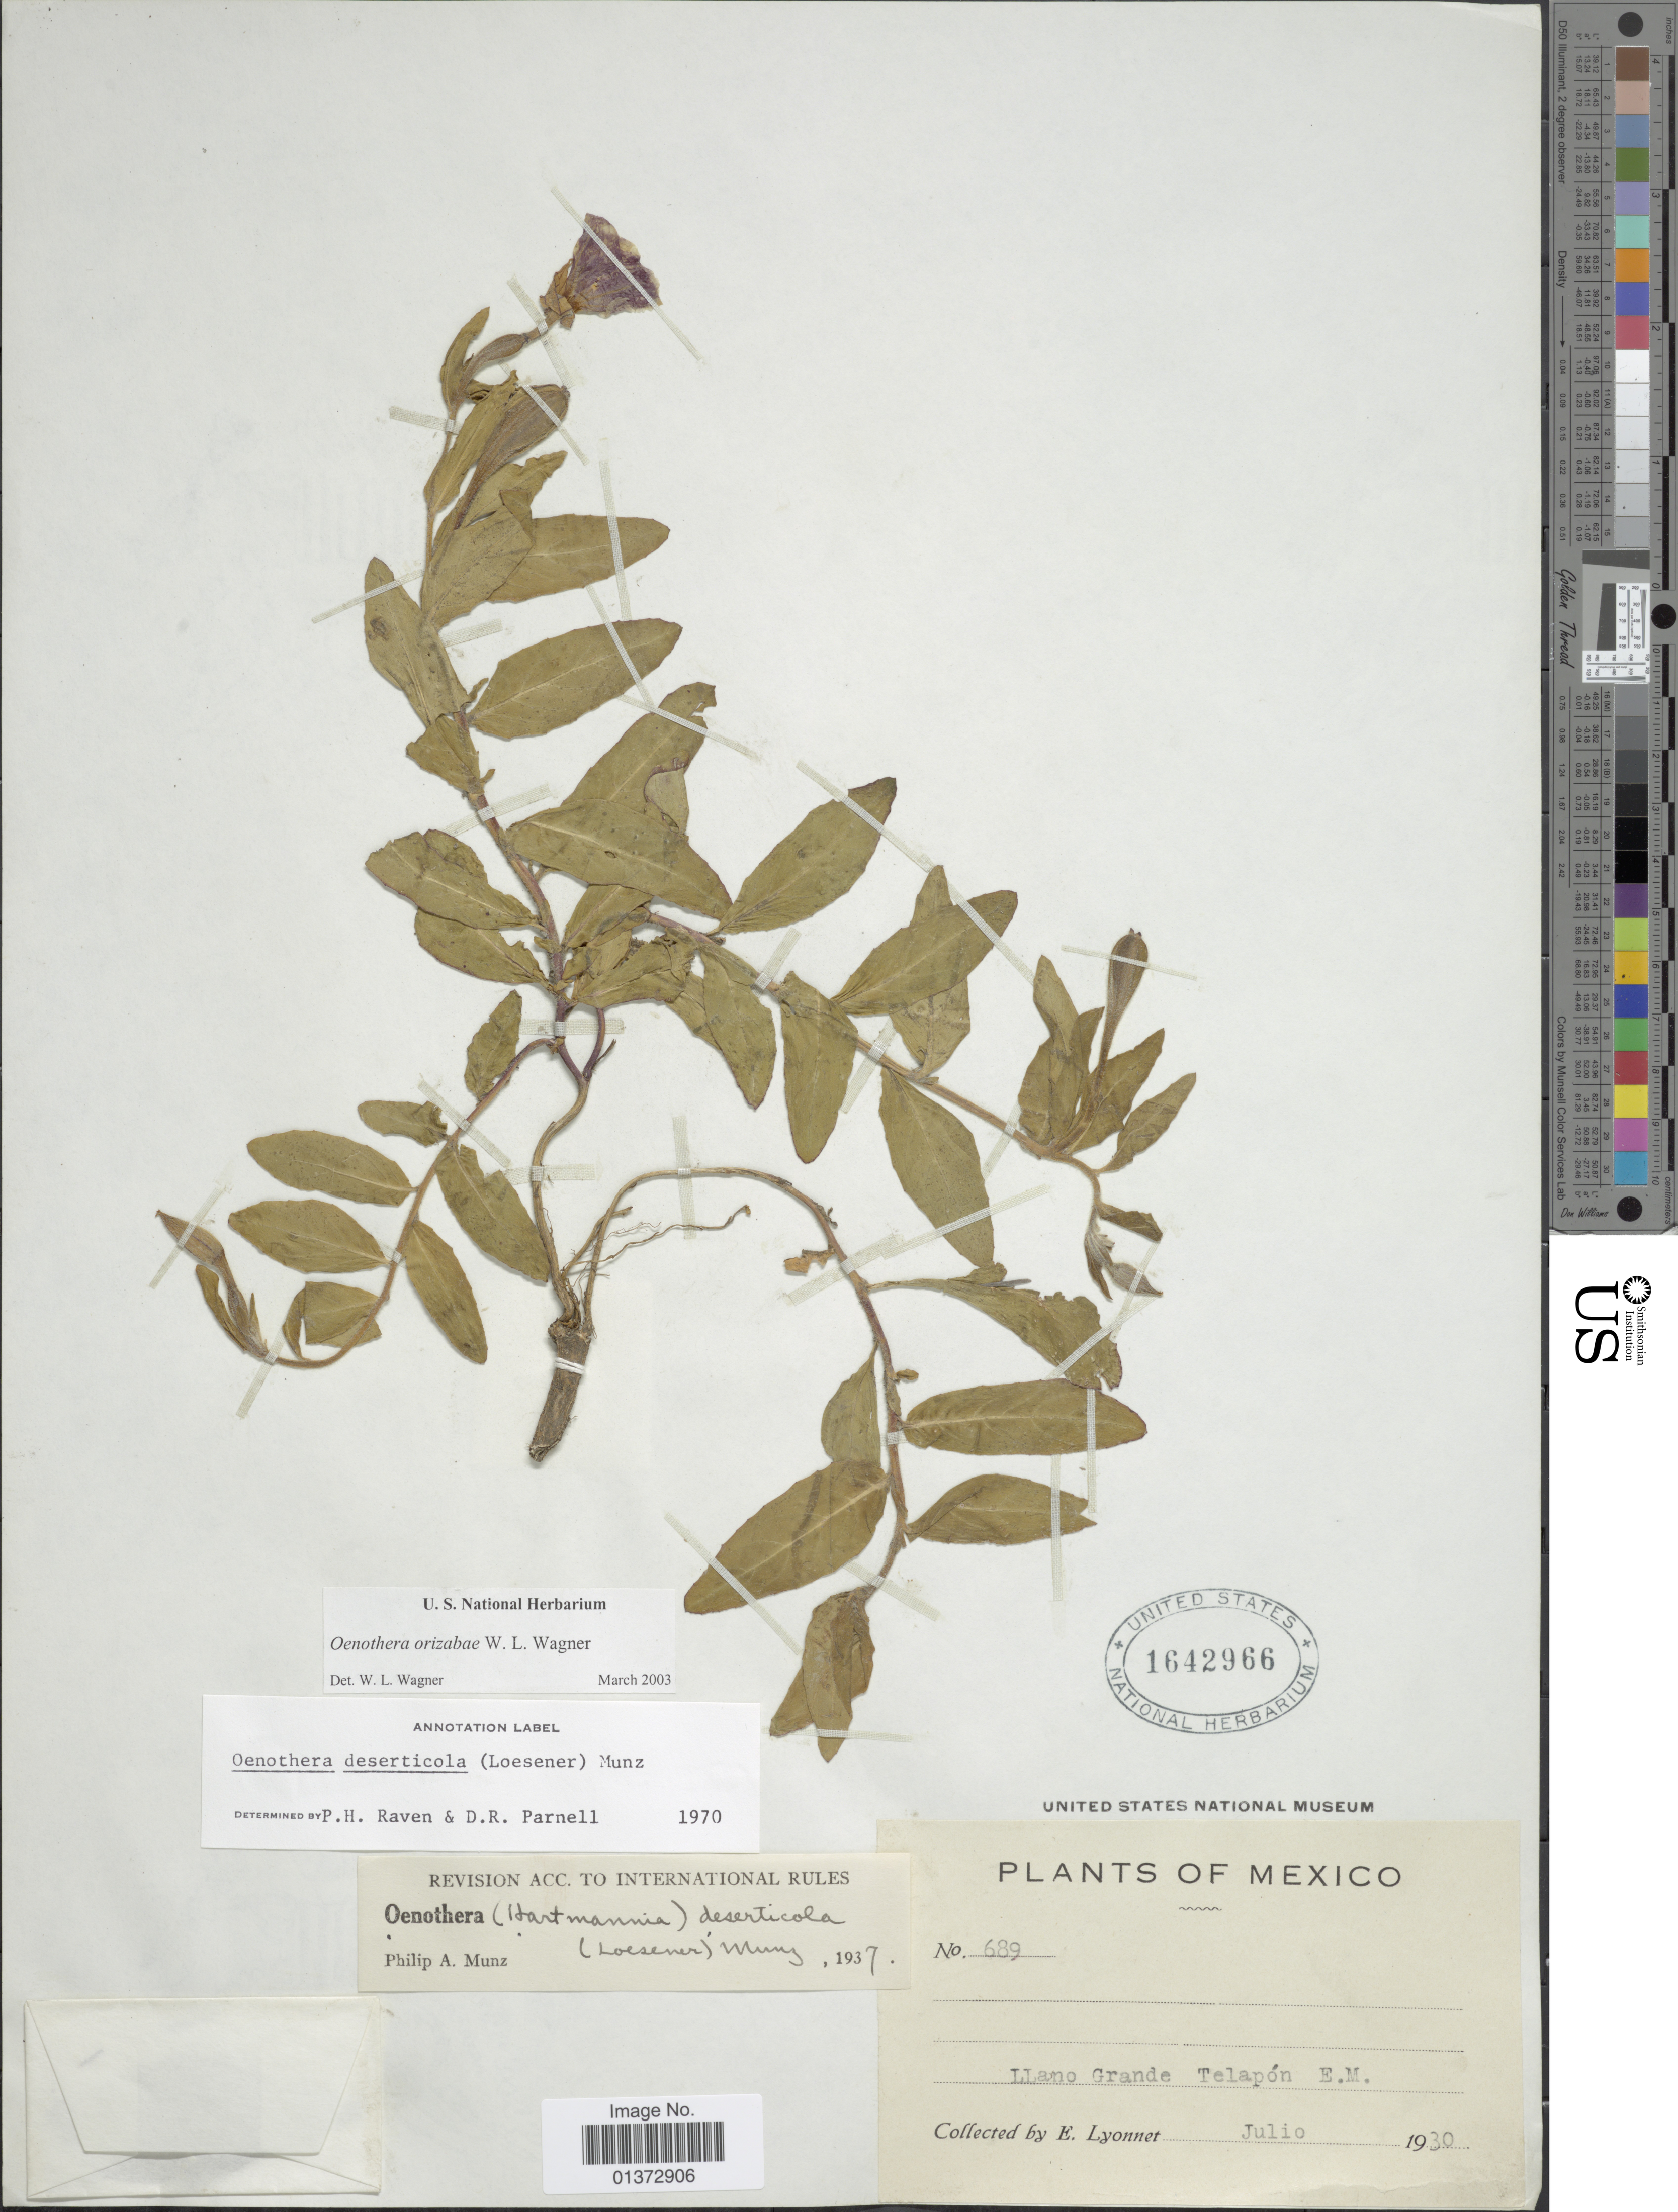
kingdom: Plantae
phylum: Tracheophyta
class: Magnoliopsida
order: Myrtales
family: Onagraceae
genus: Oenothera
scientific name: Oenothera hartwegii subsp. hartwegii x O. toumeyi (Small) Tidestr.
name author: W.L. Wagner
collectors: E. Lyonnet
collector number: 689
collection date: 1930-07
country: Mexico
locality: Llano Grande Telapón E.M.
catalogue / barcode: US 1642966